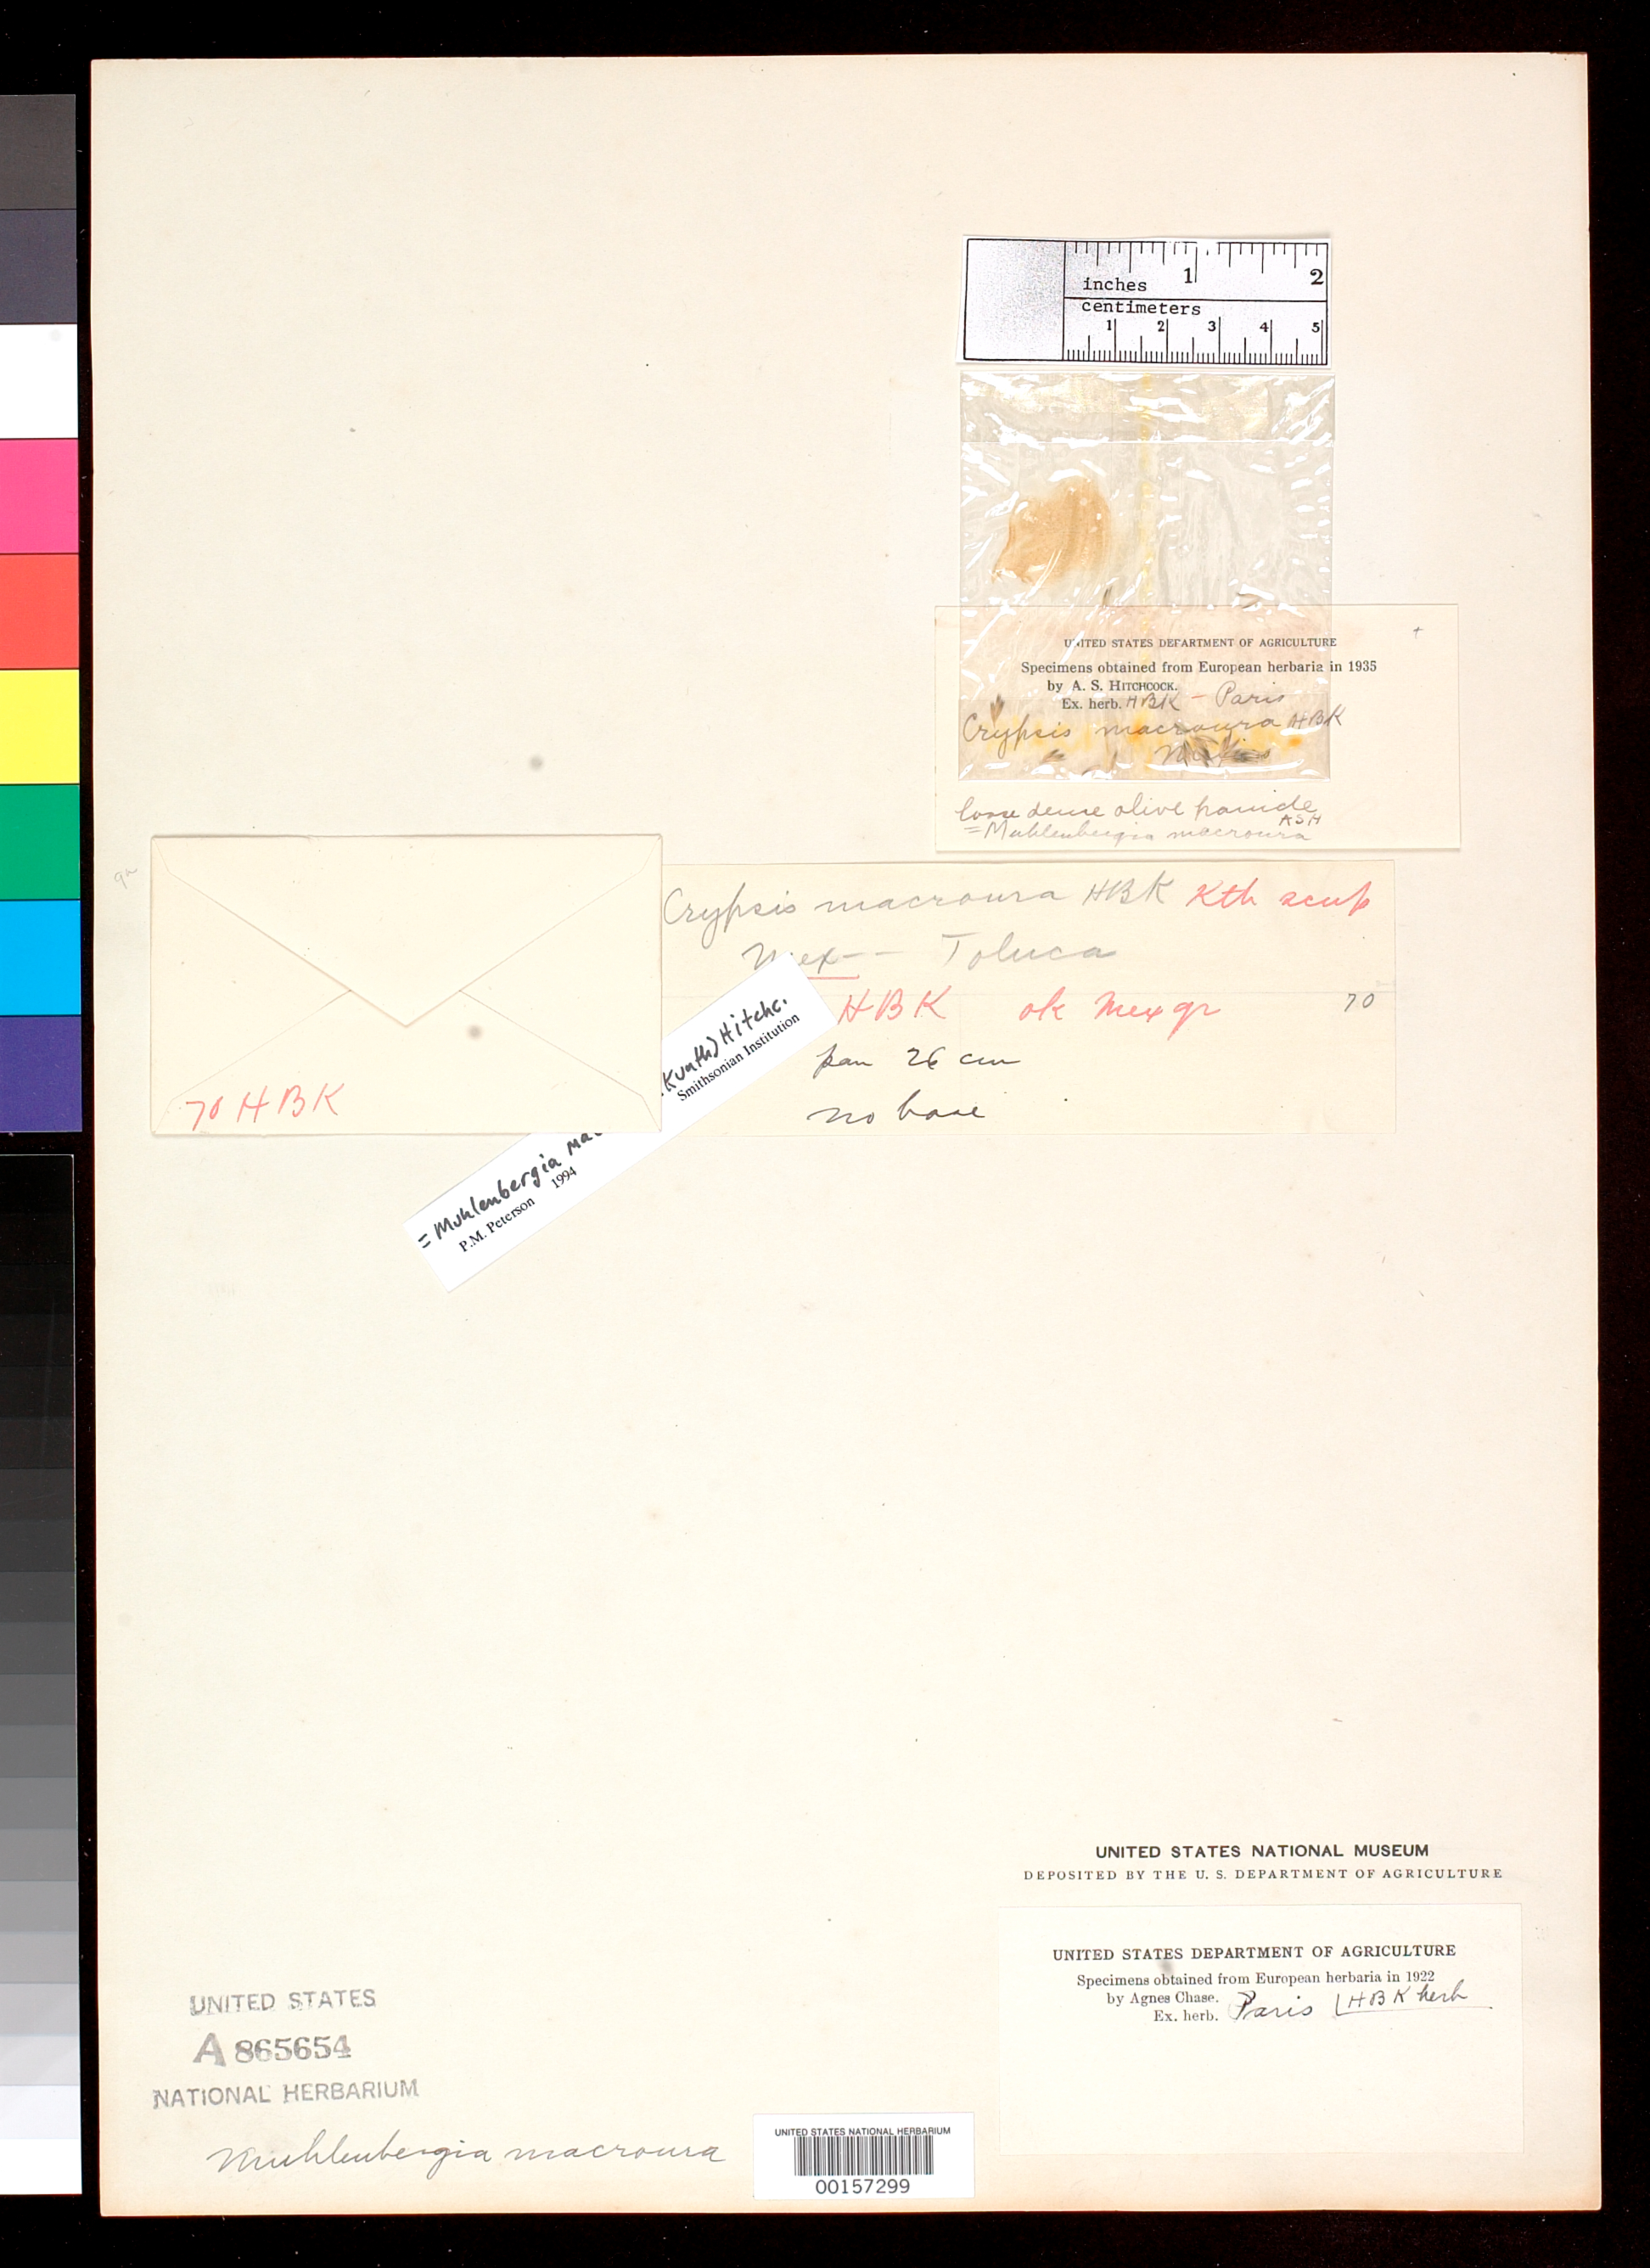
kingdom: Plantae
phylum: Tracheophyta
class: Liliopsida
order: Poales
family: Poaceae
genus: Crypsis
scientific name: Crypsis macroura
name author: Kunth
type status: Type Fragment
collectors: F. W. Humboldt & A. J. A. Bonpland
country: Mexico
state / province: México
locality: Toluca.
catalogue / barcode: US 865654A